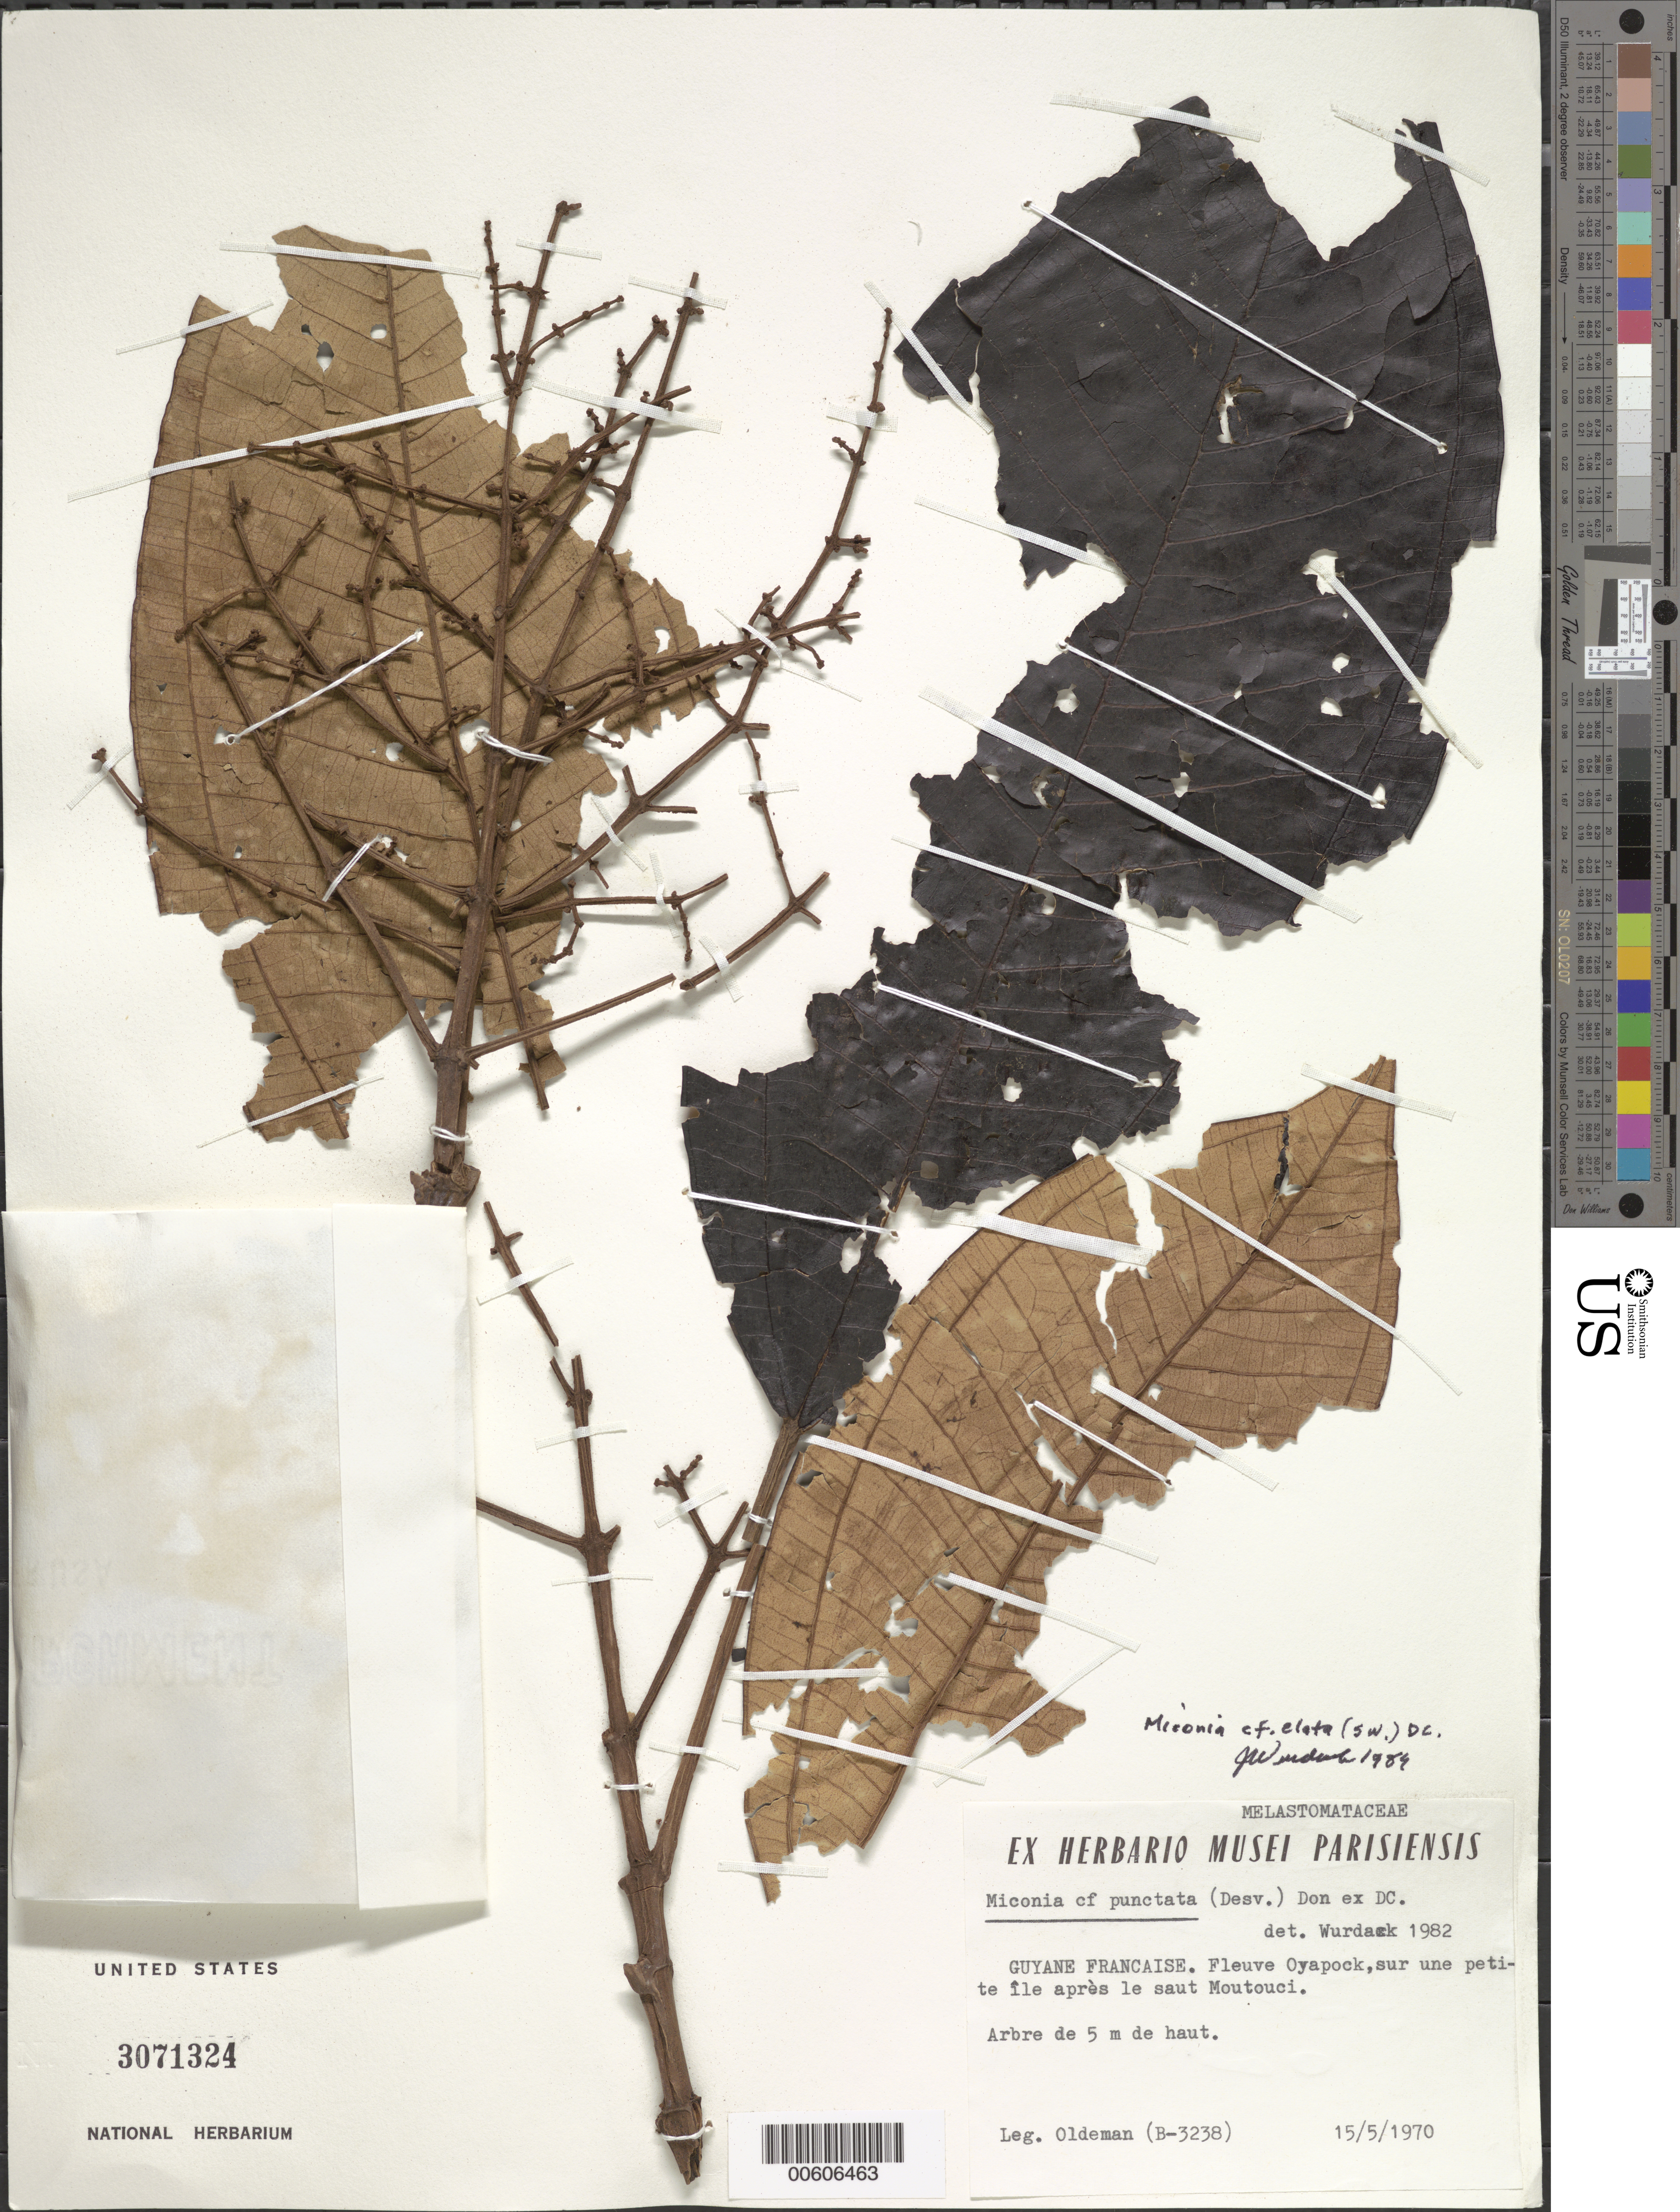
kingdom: Plantae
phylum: Tracheophyta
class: Magnoliopsida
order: Myrtales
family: Melastomataceae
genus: Miconia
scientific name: Miconia elata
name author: (Sw.) DC.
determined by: Wurdack, John J., (US), US (UNITED STATES)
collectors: R. Oldeman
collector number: B 3238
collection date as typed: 15-May-70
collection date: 1970-05-15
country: French Guiana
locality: Fleuve Oyapock, après le saut Moutouci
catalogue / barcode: US 3071324